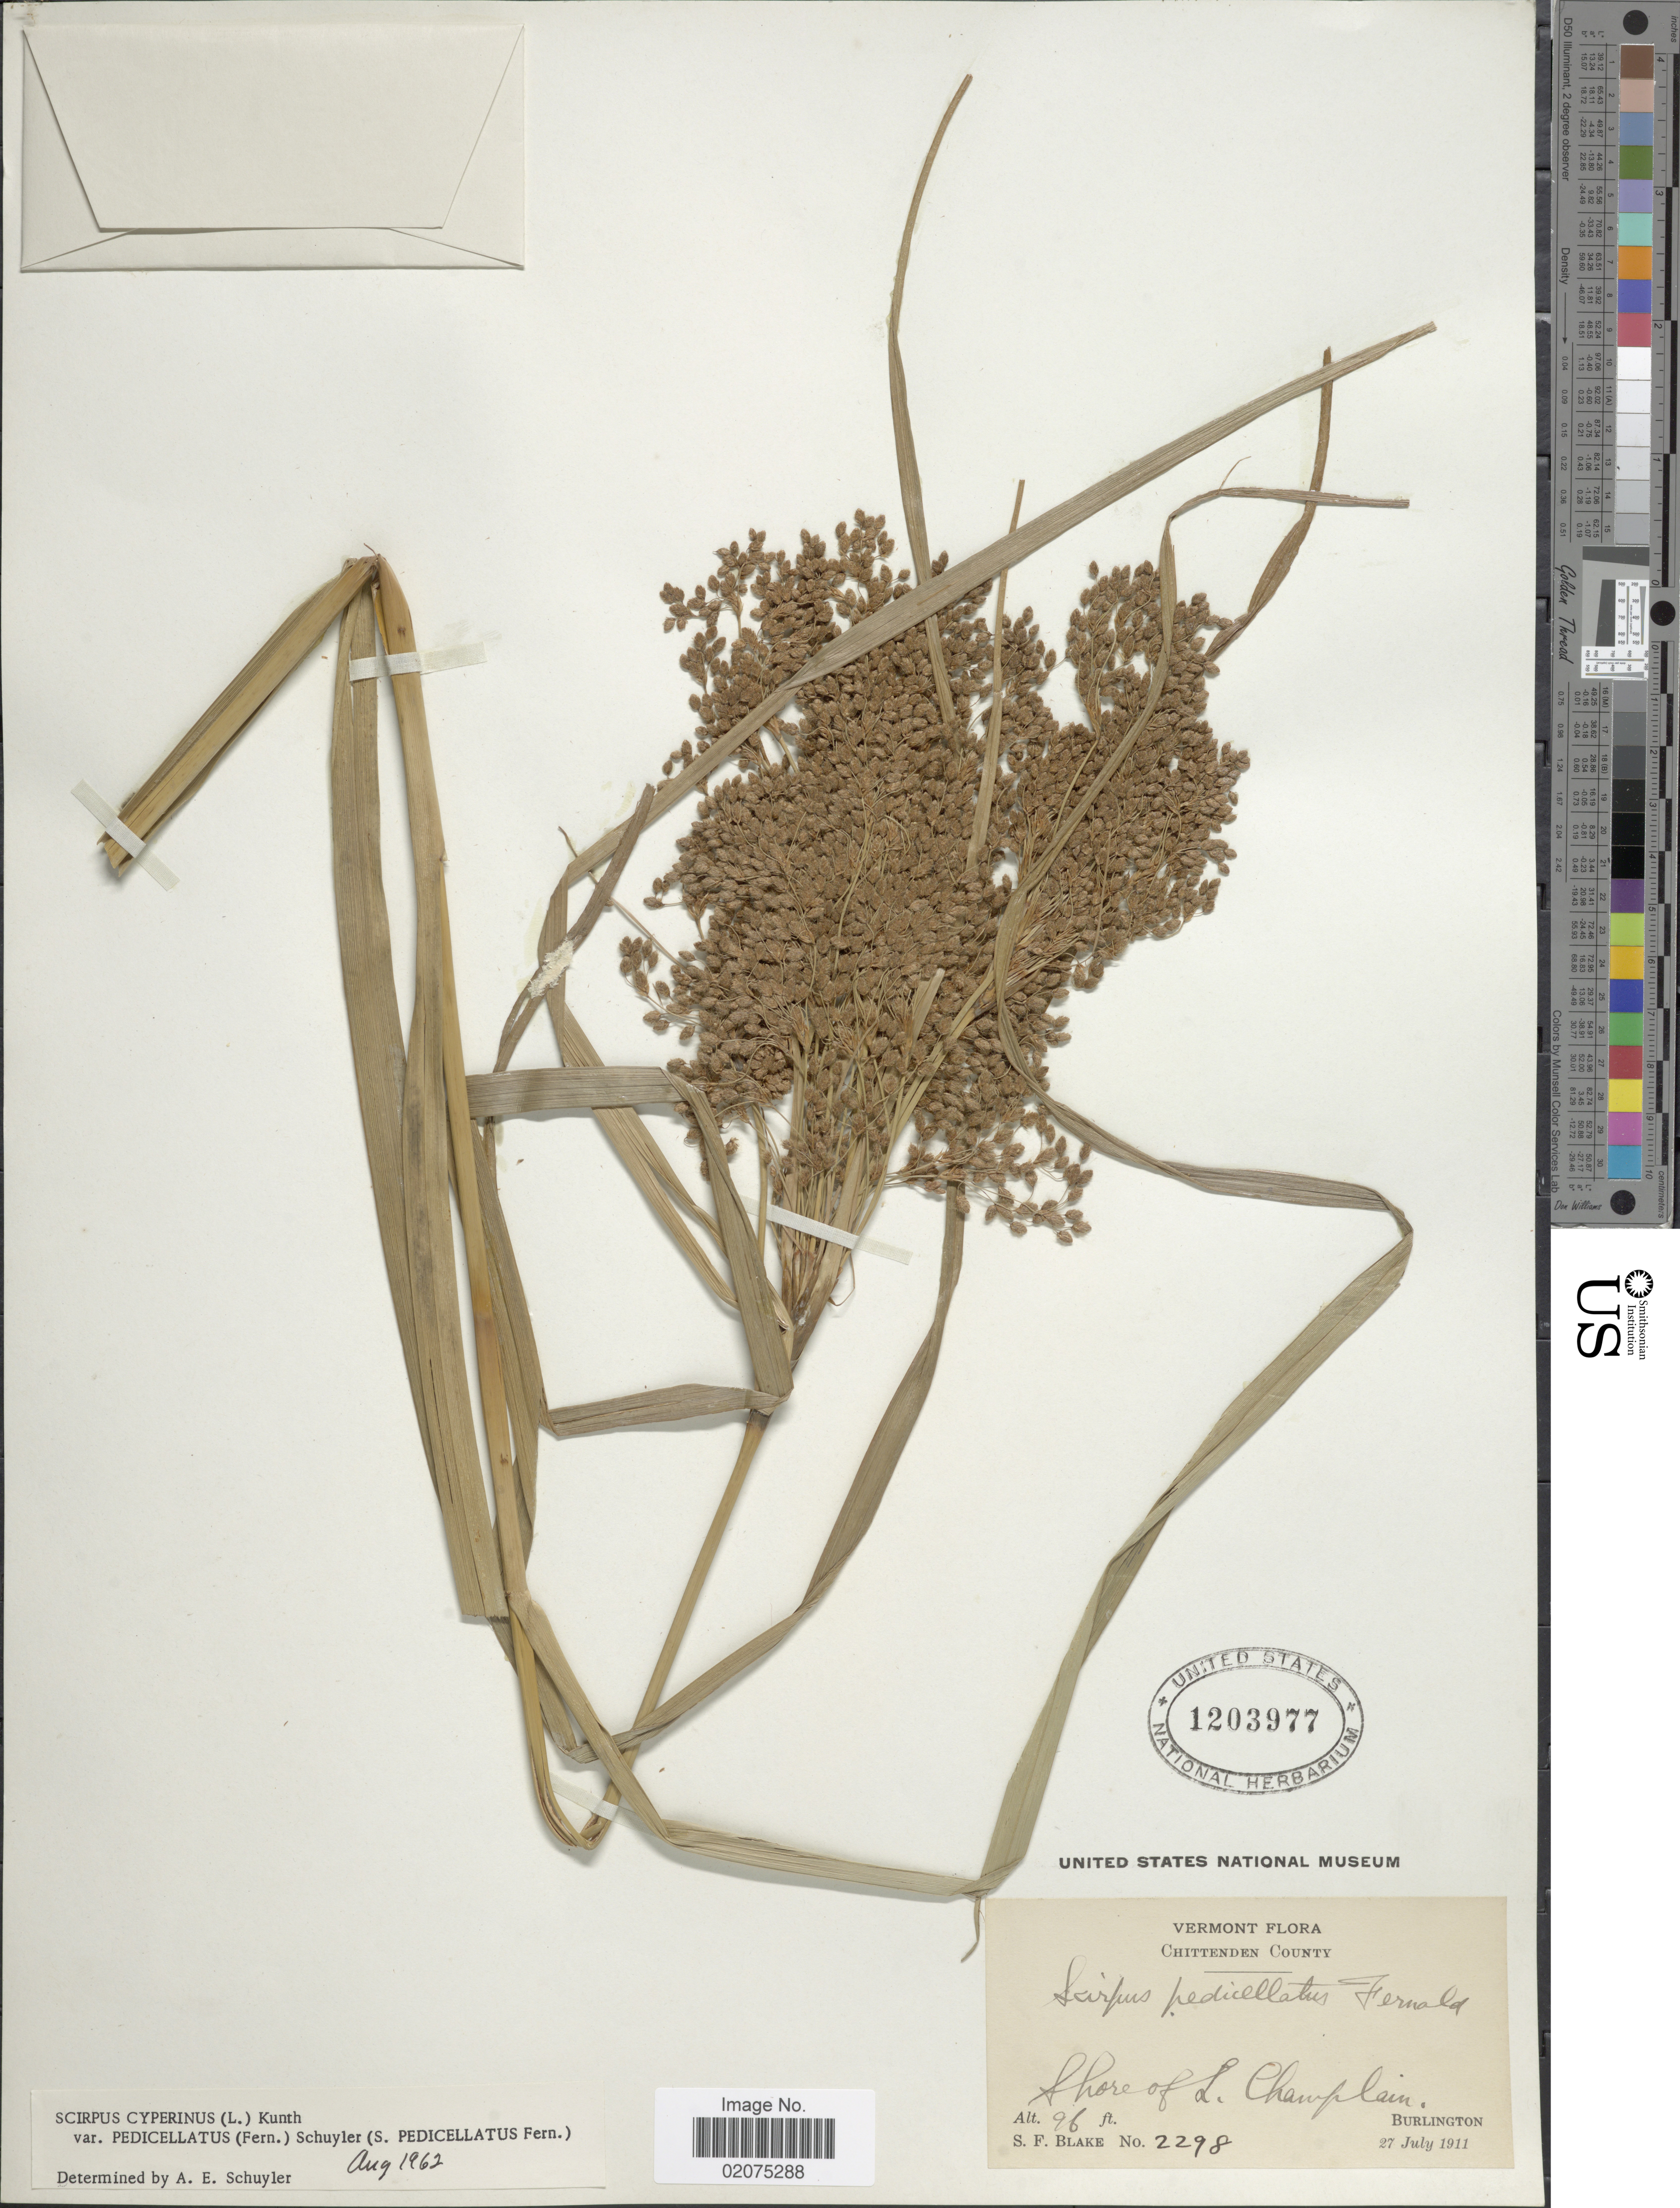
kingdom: Plantae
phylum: Tracheophyta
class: Liliopsida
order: Poales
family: Cyperaceae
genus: Scirpus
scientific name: Scirpus cyperinus var. pedicellatus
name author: (Fernald) Schuyler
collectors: S. Blake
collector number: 2298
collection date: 1911-07-27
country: United States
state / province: Vermont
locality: Chittenden County, shore of L. Chawplain, Burlington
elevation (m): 29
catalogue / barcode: US 1203977